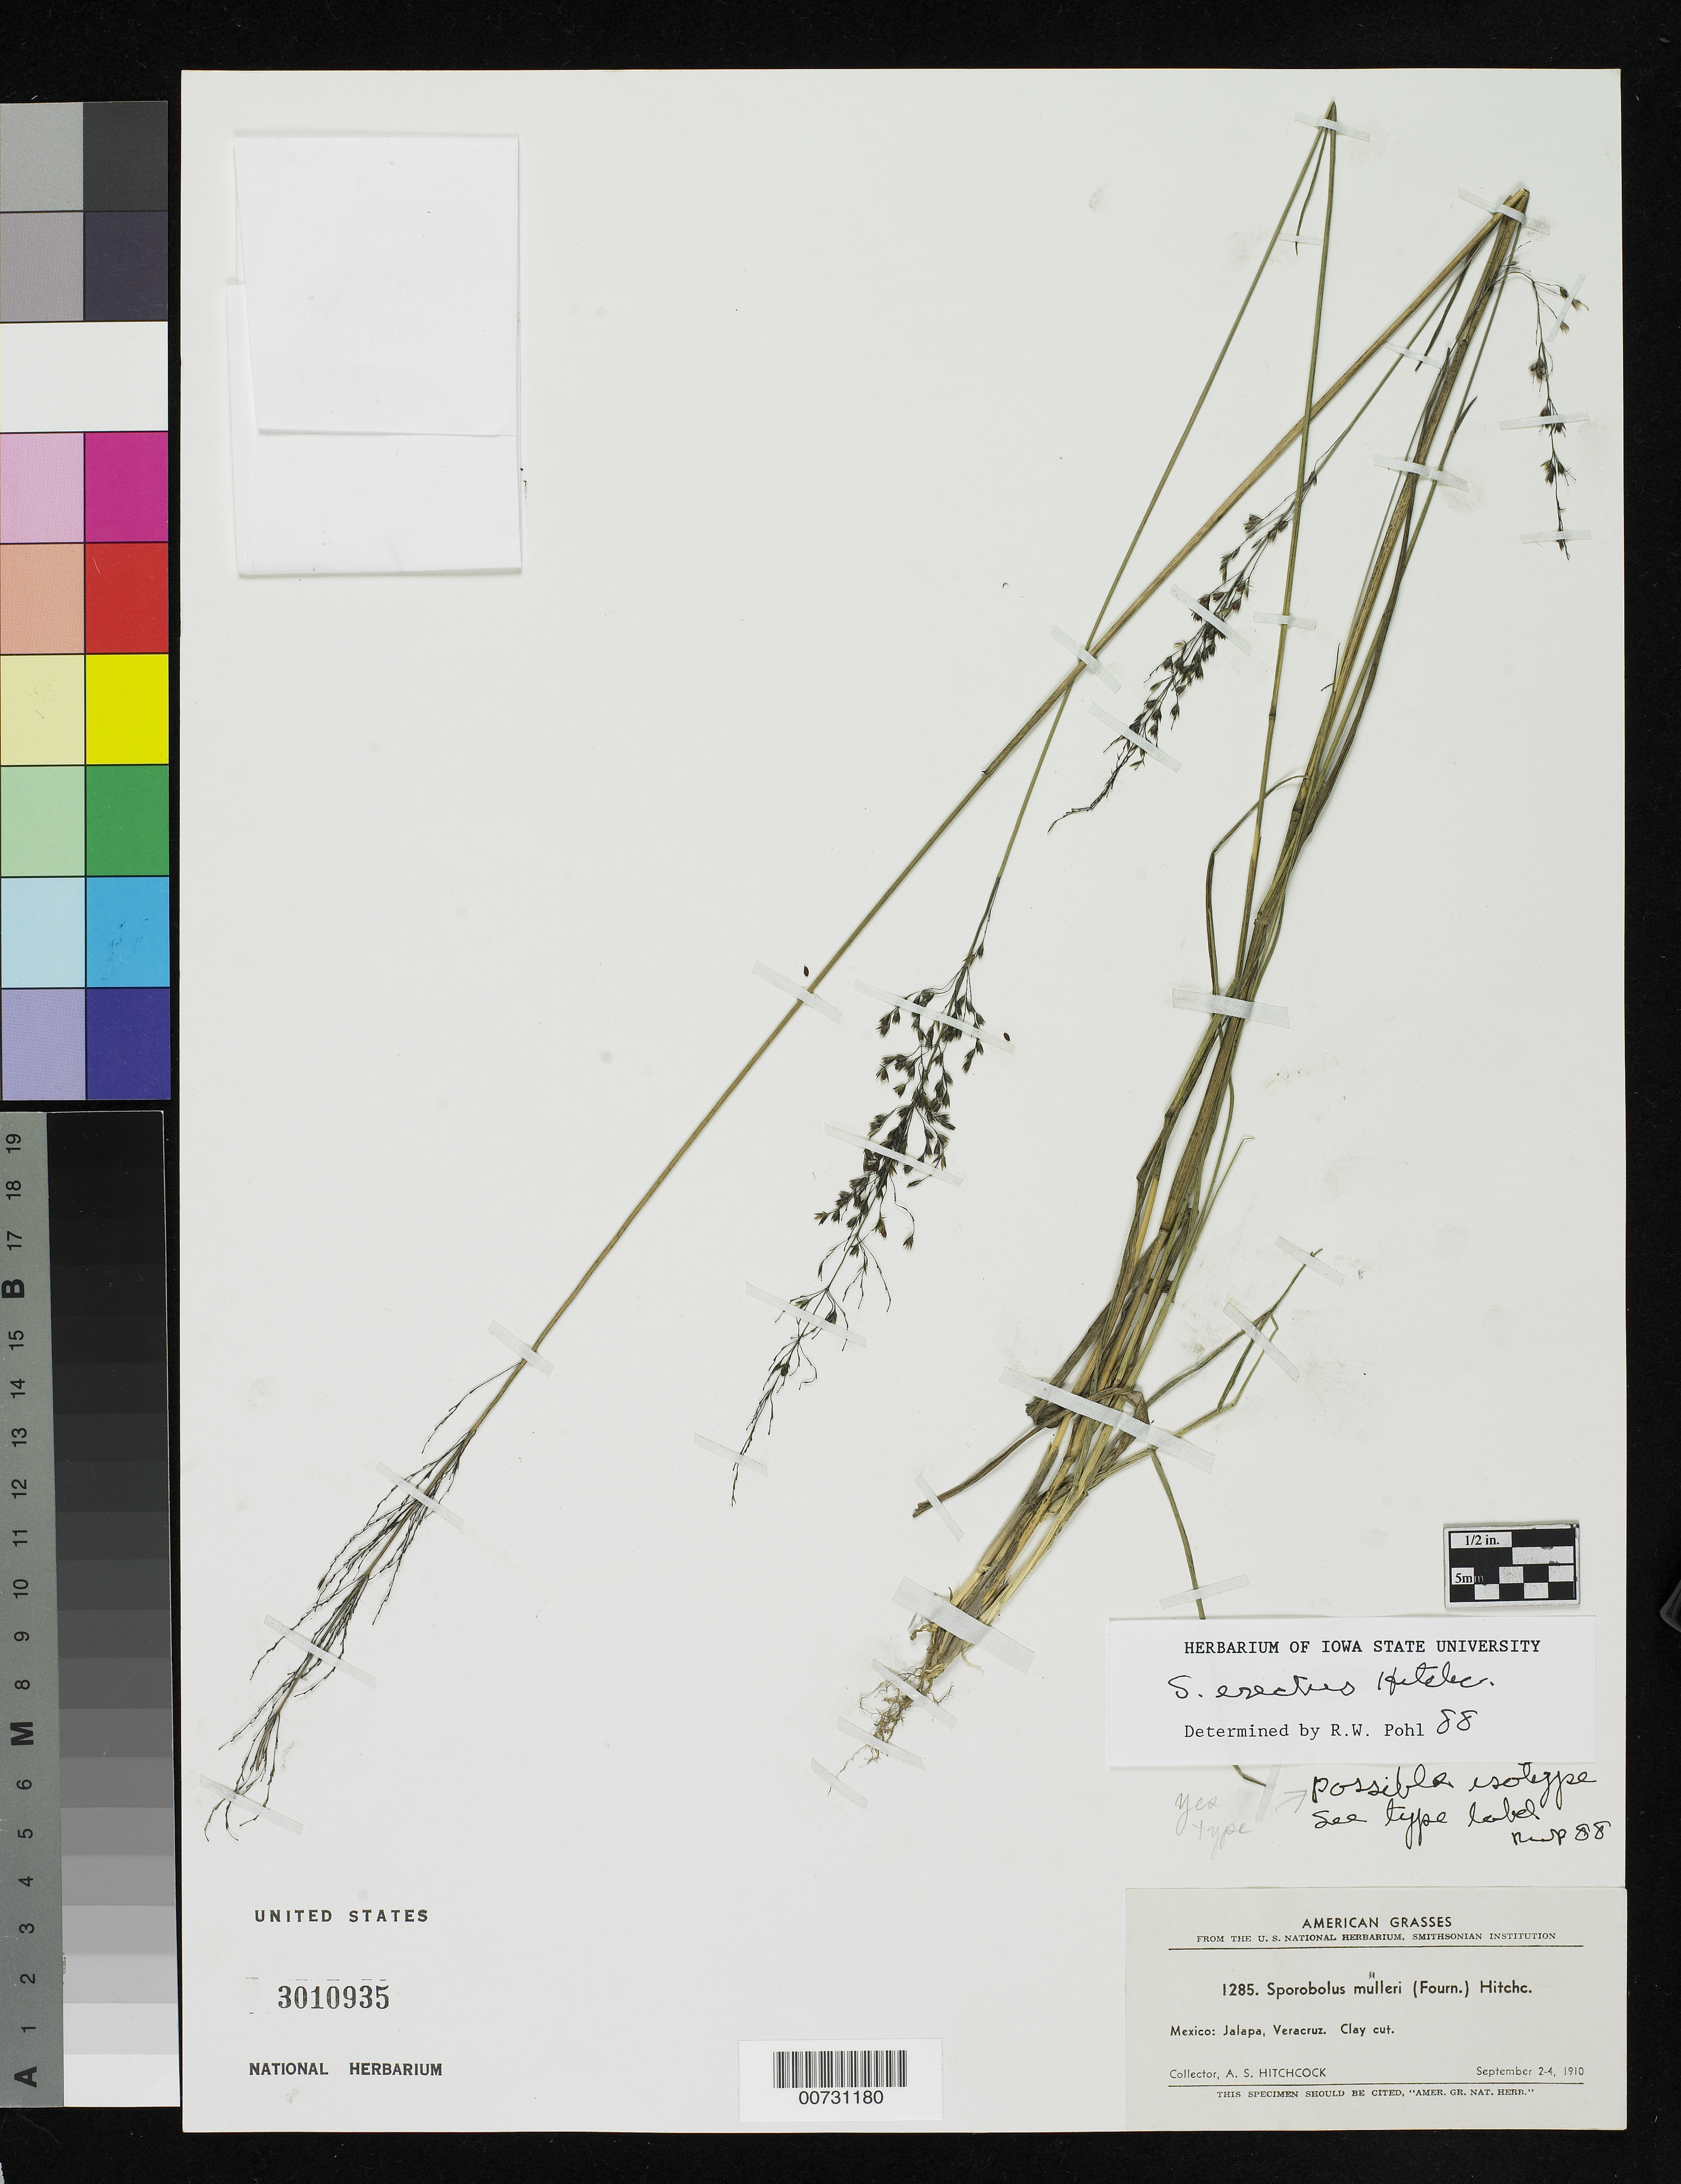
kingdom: Plantae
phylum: Tracheophyta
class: Liliopsida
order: Poales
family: Poaceae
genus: Sporobolus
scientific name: Sporobolus erectus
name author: Hitchc.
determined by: Pohl, R. W.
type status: Isotype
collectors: A. S. Hitchcock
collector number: Amer. Gr. Nat. Herb. 1285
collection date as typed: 02 Sep 1910 to 04 Sep 1910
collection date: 1910-09-02/1910-09-04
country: Mexico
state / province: Veracruz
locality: Jalapa.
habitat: Clay cut.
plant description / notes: Apparently part of collection Hitchcock 6616, type of Sporobolus erectus Hitchc.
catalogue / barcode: US 3010935